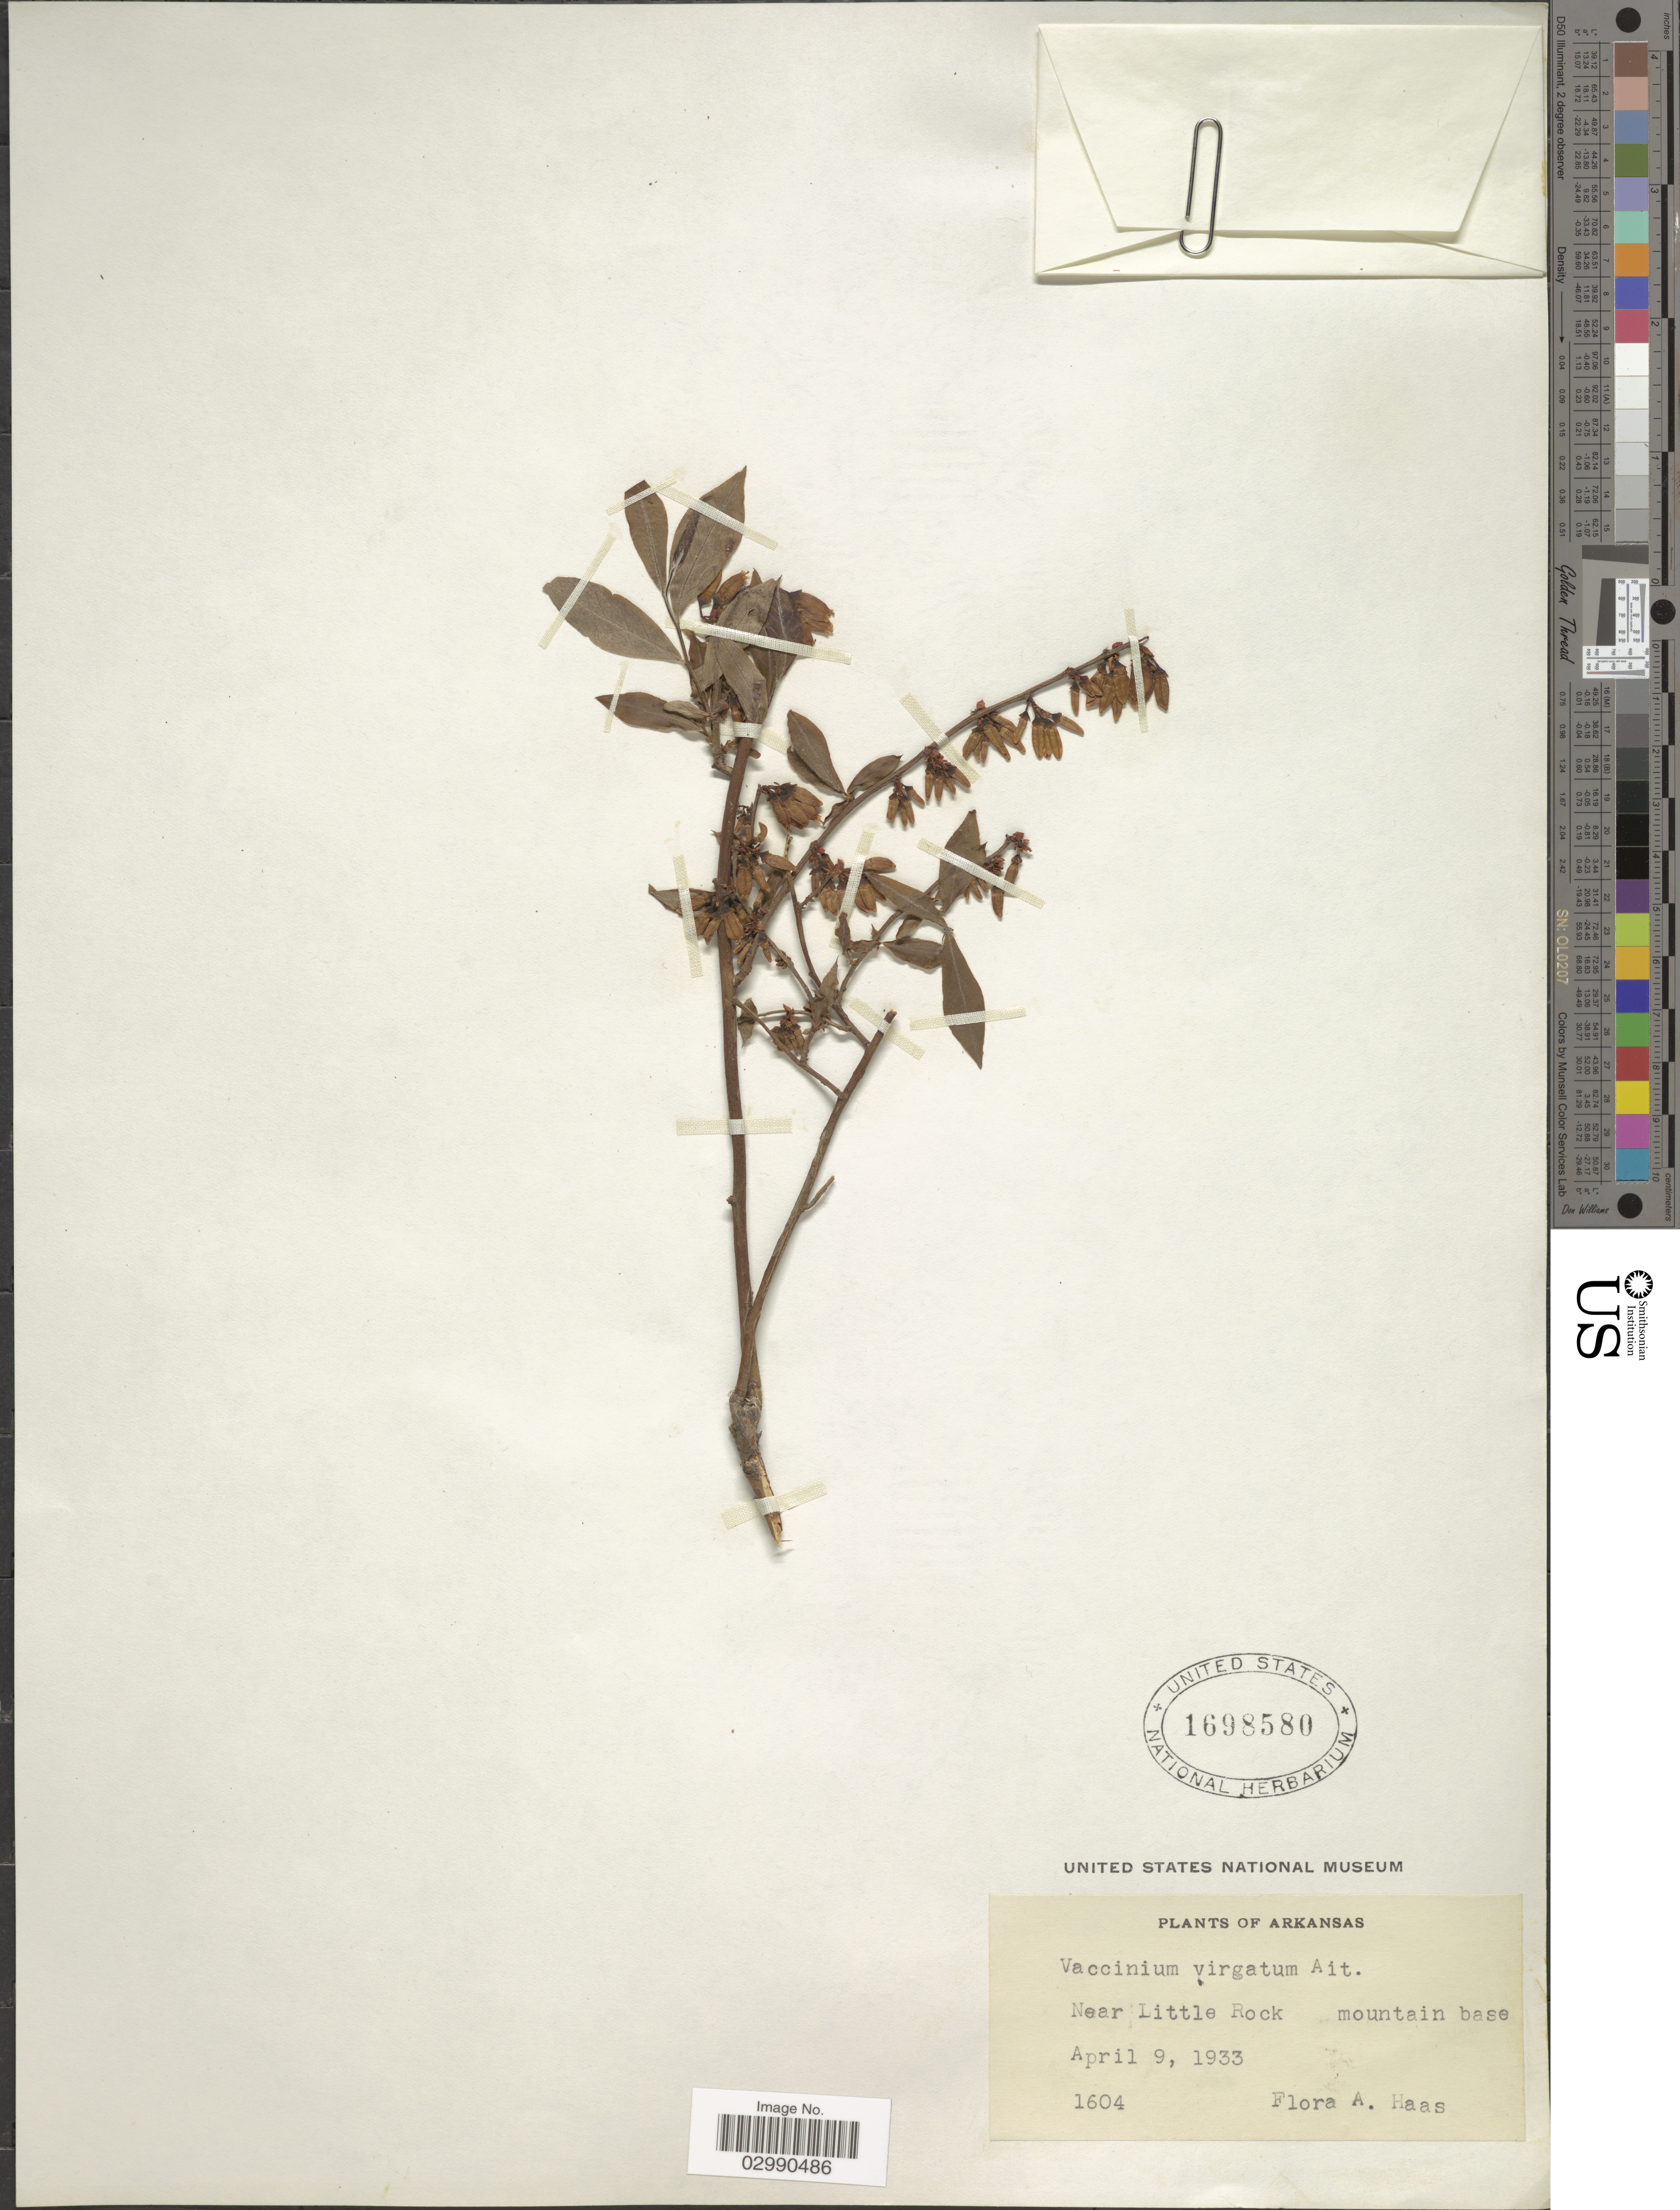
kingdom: Plantae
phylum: Tracheophyta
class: Magnoliopsida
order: Ericales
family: Ericaceae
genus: Vaccinium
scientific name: Vaccinium virgatum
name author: Aiton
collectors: F. A. Haas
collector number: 1604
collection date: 1933-04-09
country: United States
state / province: Arkansas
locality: Near Little Rock.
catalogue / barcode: US 1698580